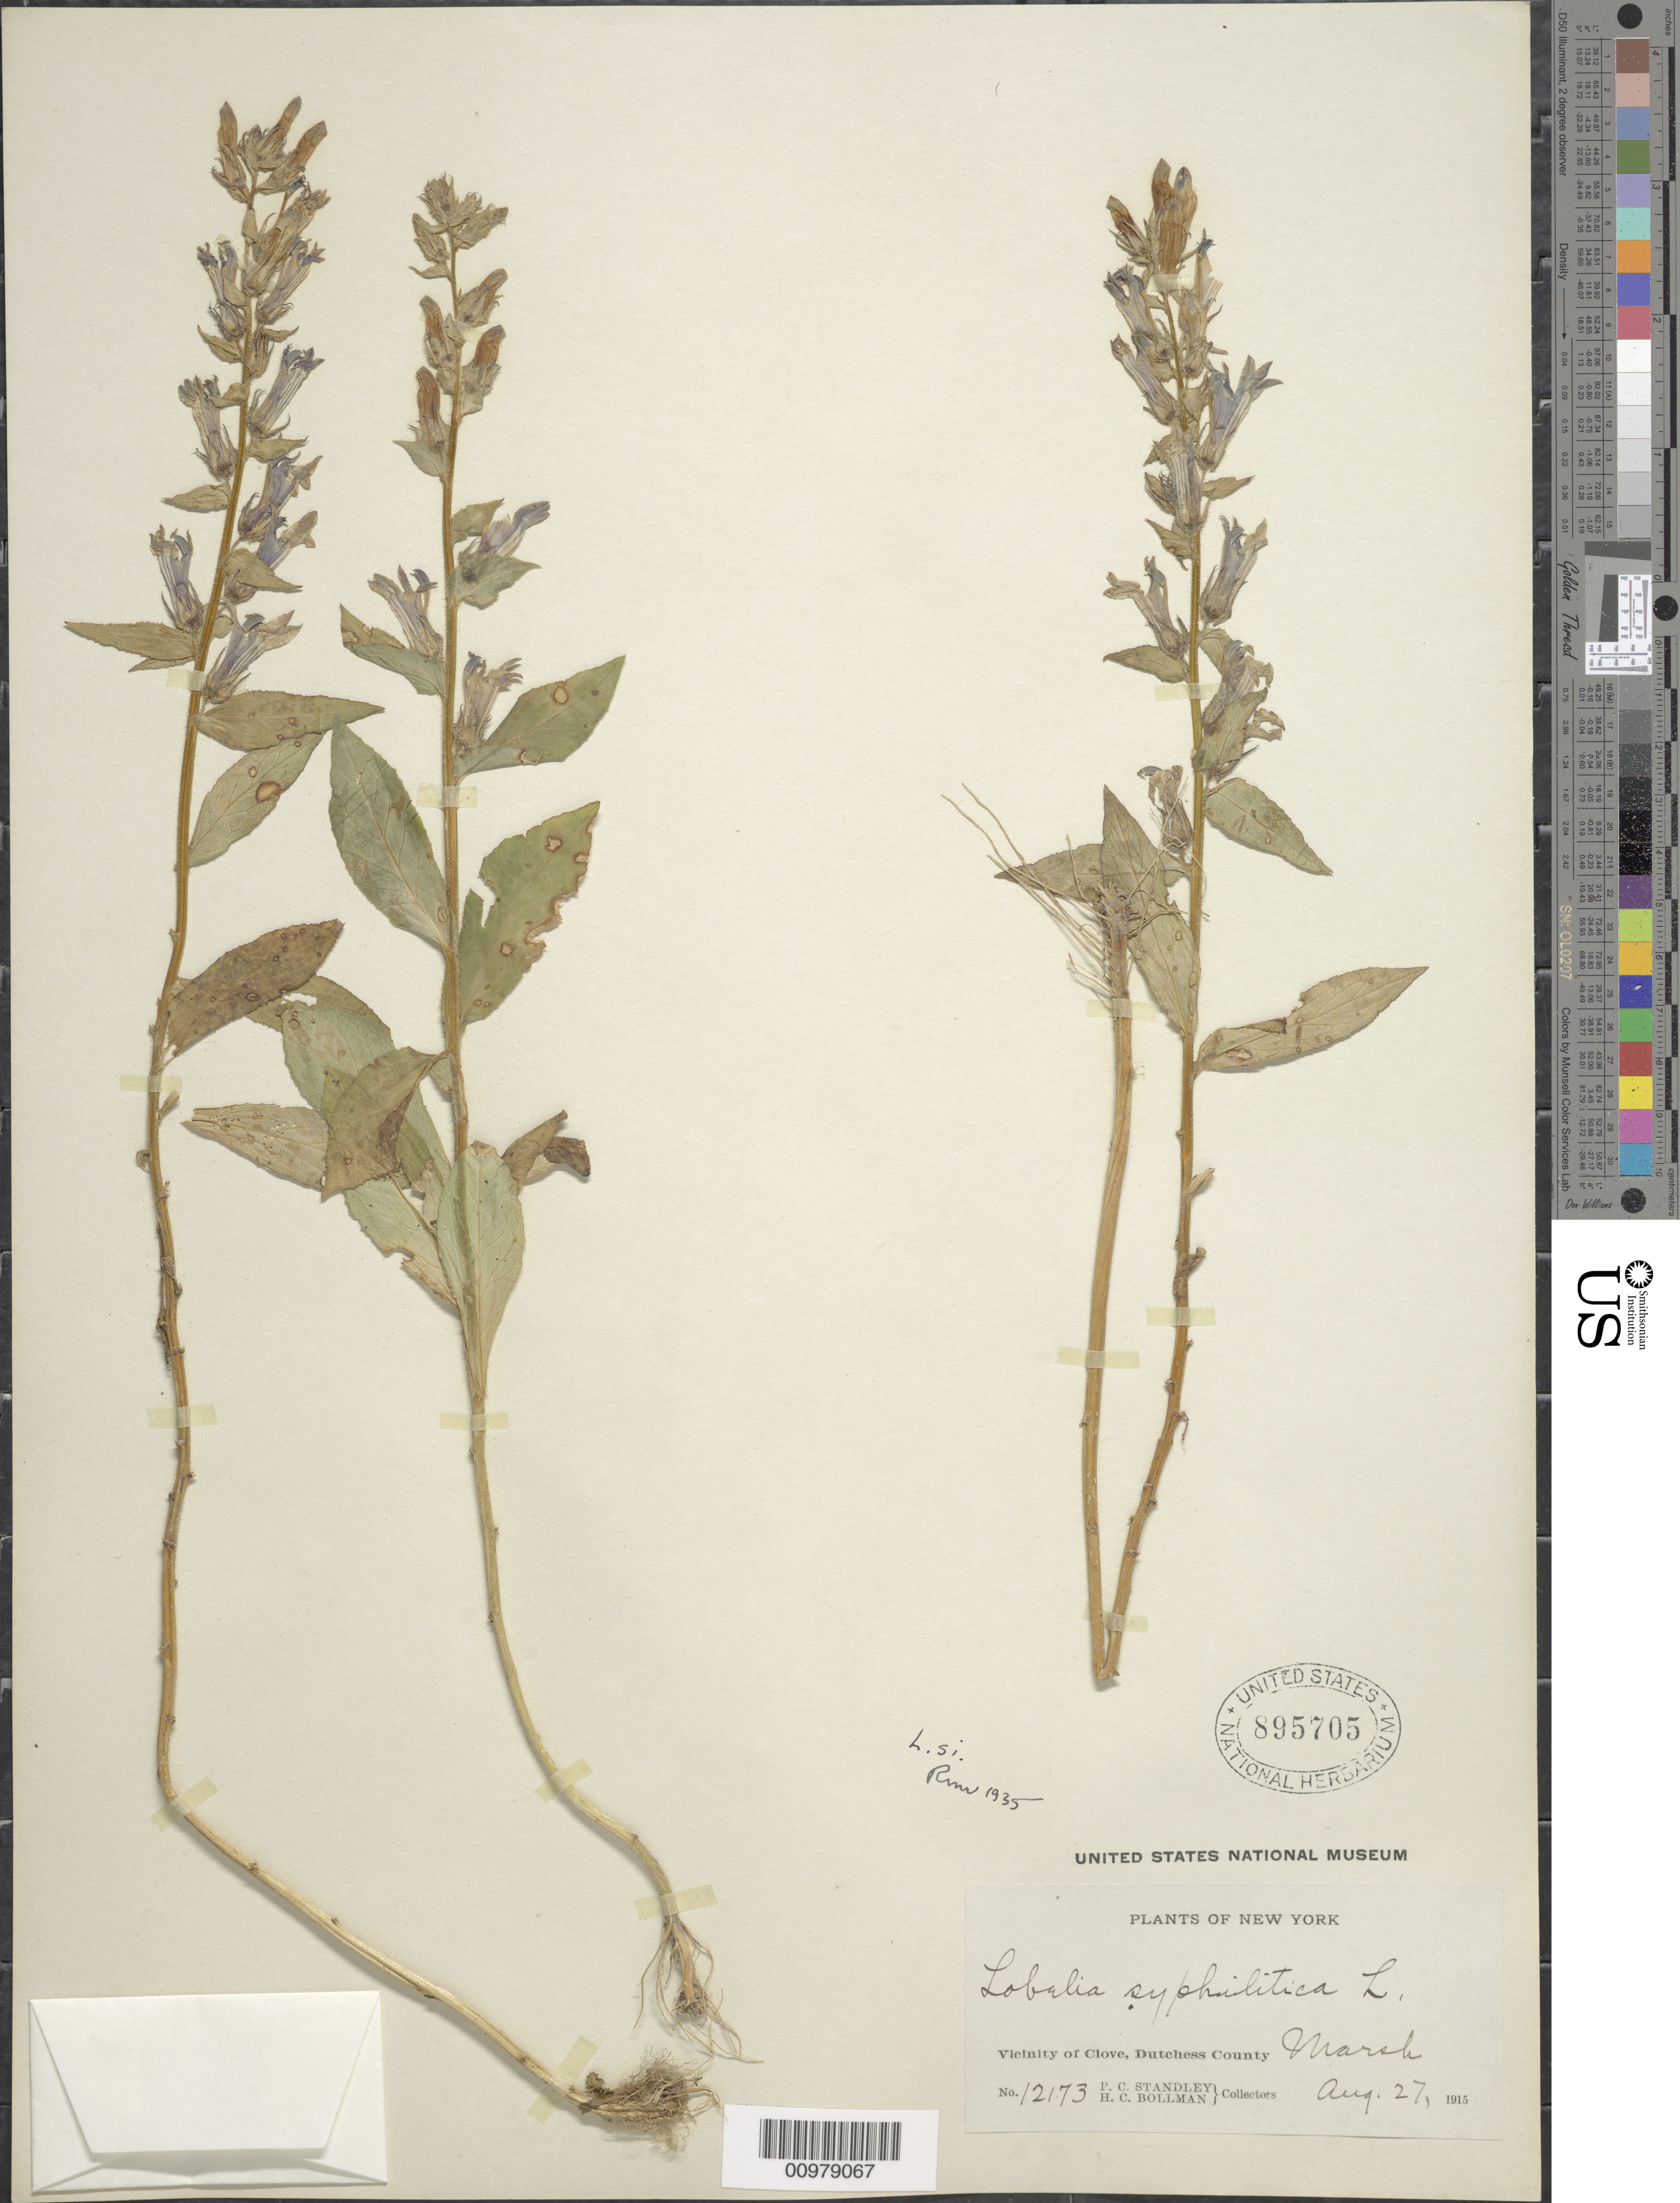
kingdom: Plantae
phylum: Tracheophyta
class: Magnoliopsida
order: Asterales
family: Campanulaceae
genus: Lobelia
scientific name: Lobelia siphilitica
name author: L.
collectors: P. C. Standley & H. C. Bollman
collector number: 12173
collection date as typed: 27 Aug 1915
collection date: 1915-08-27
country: United States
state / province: New York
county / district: Dutchess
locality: Clove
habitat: marsh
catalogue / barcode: US 895705